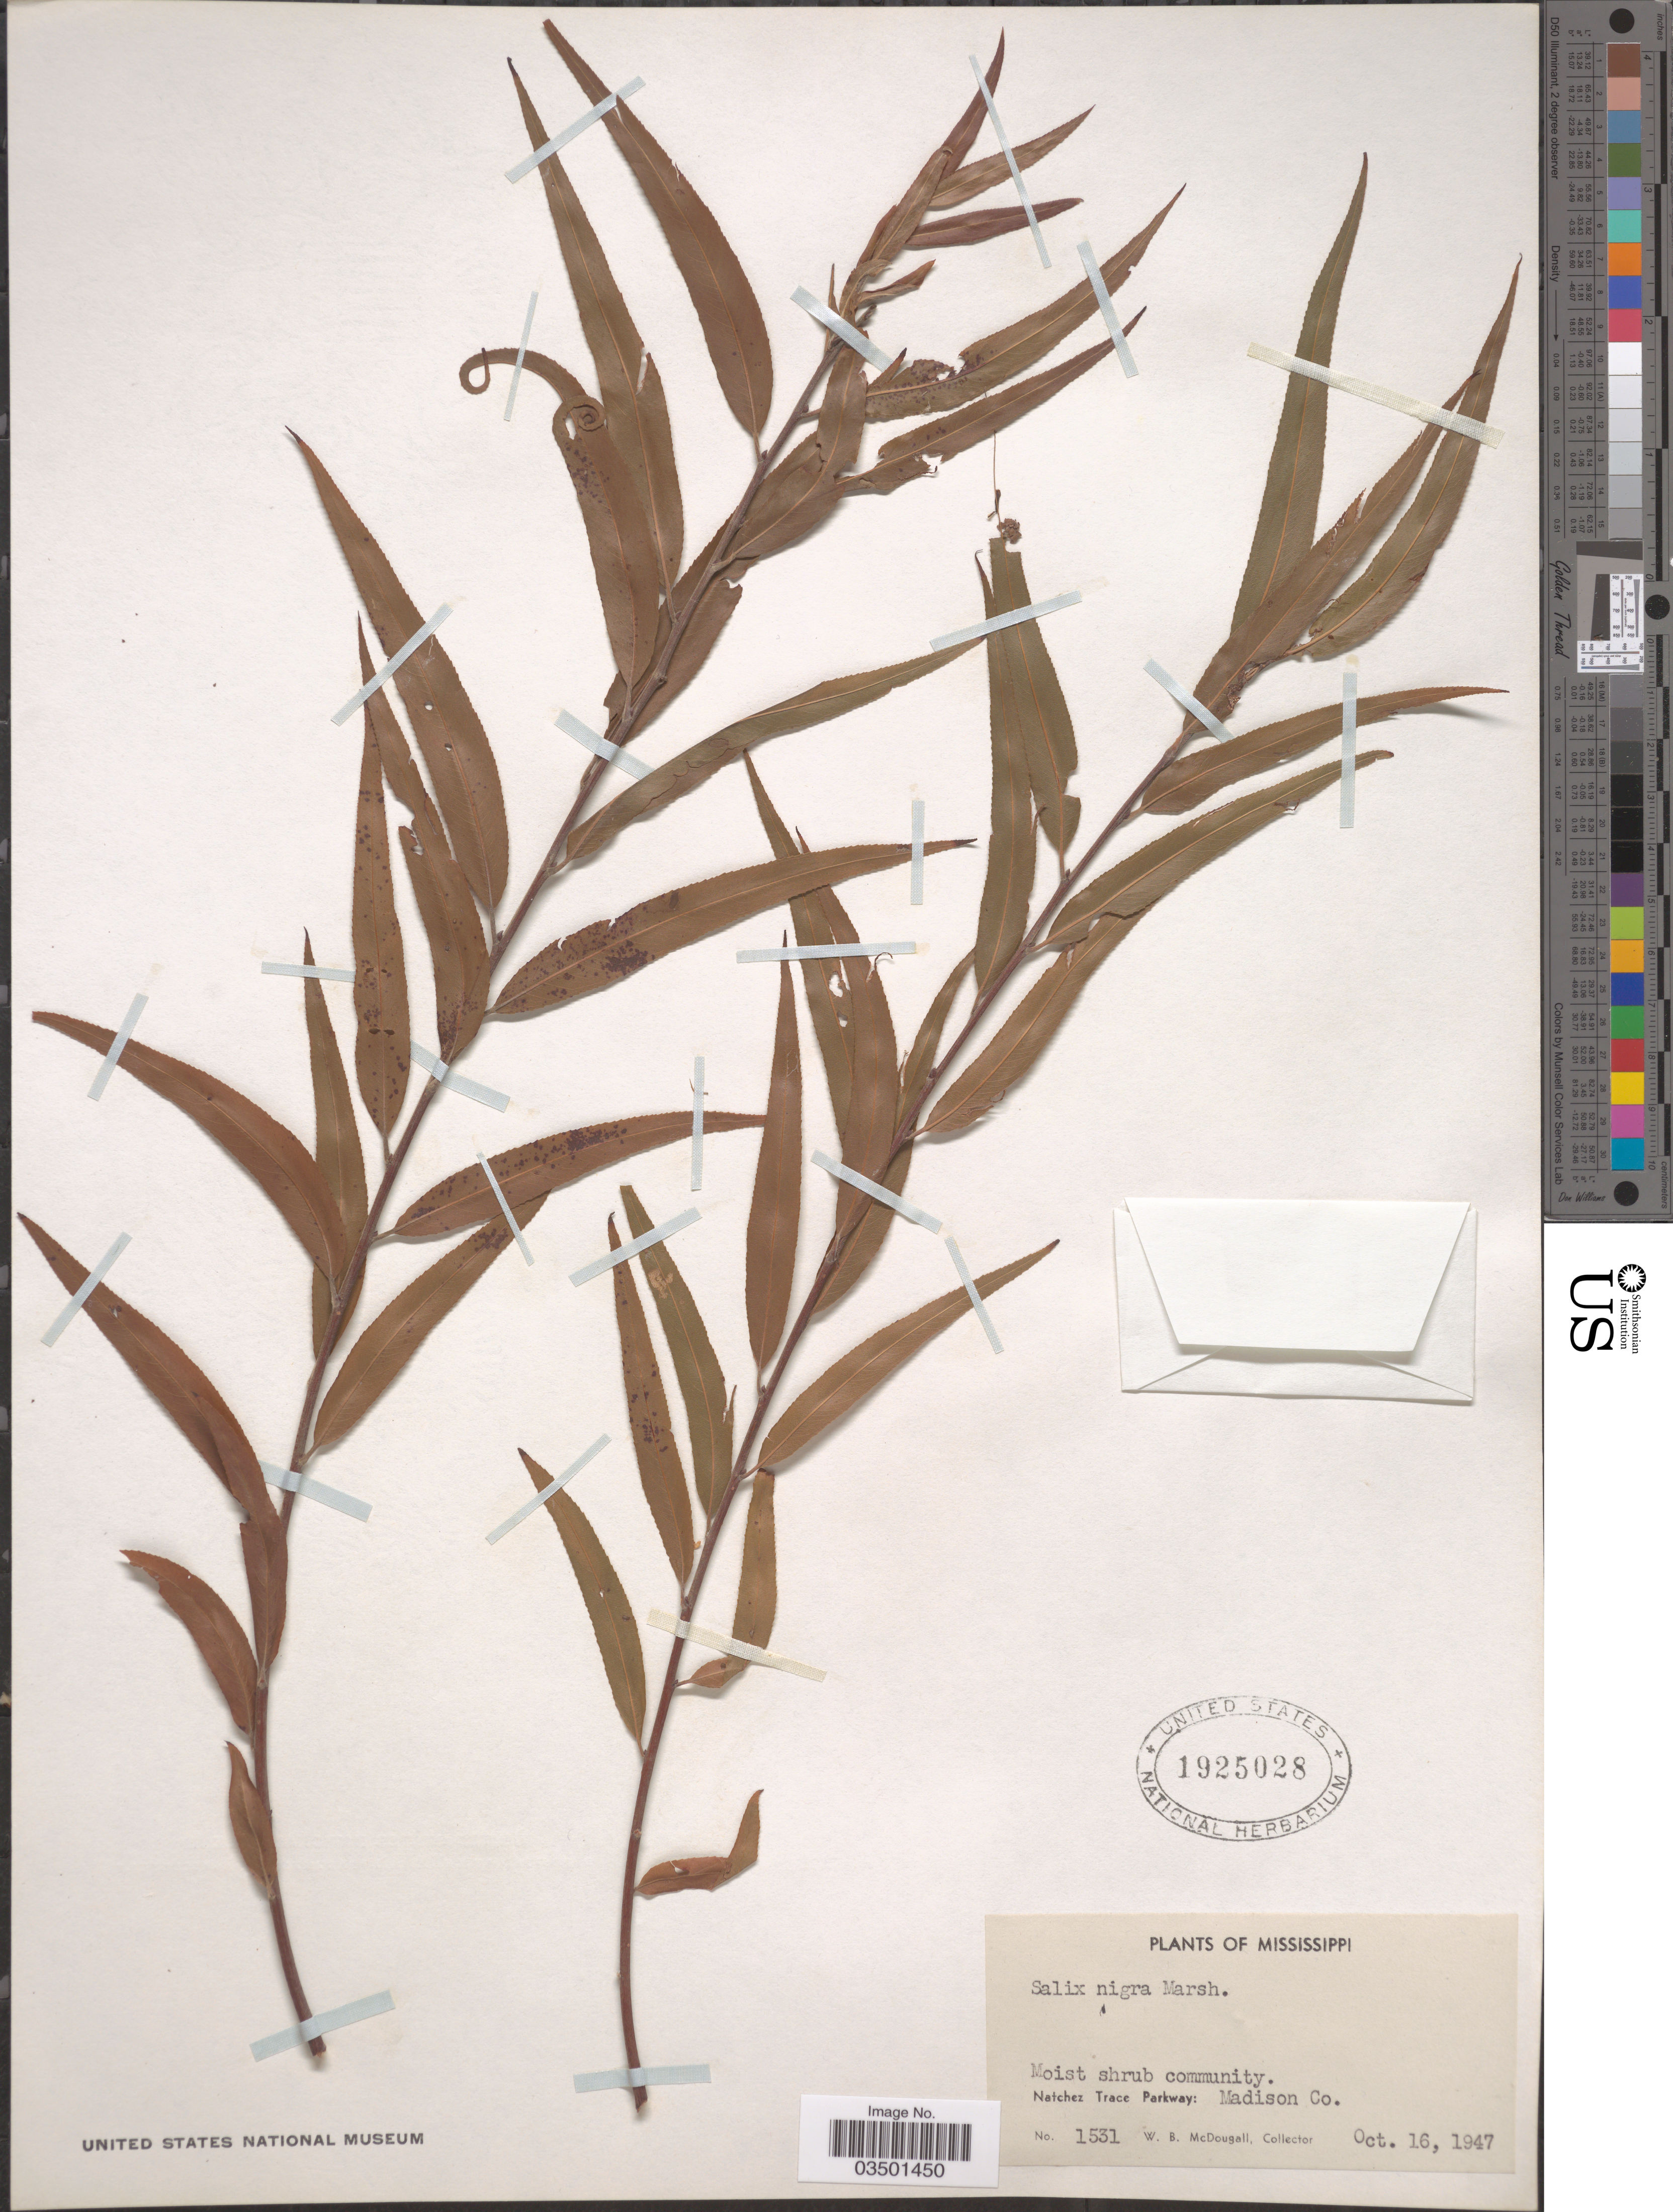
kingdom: Plantae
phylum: Tracheophyta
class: Magnoliopsida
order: Malpighiales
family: Salicaceae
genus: Salix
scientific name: Salix nigra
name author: Marshall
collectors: W. B. McDougall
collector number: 1531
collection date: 1947-10-16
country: United States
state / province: Mississippi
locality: Natchez Trace Parkway: Madison Co.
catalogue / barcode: US 1925028